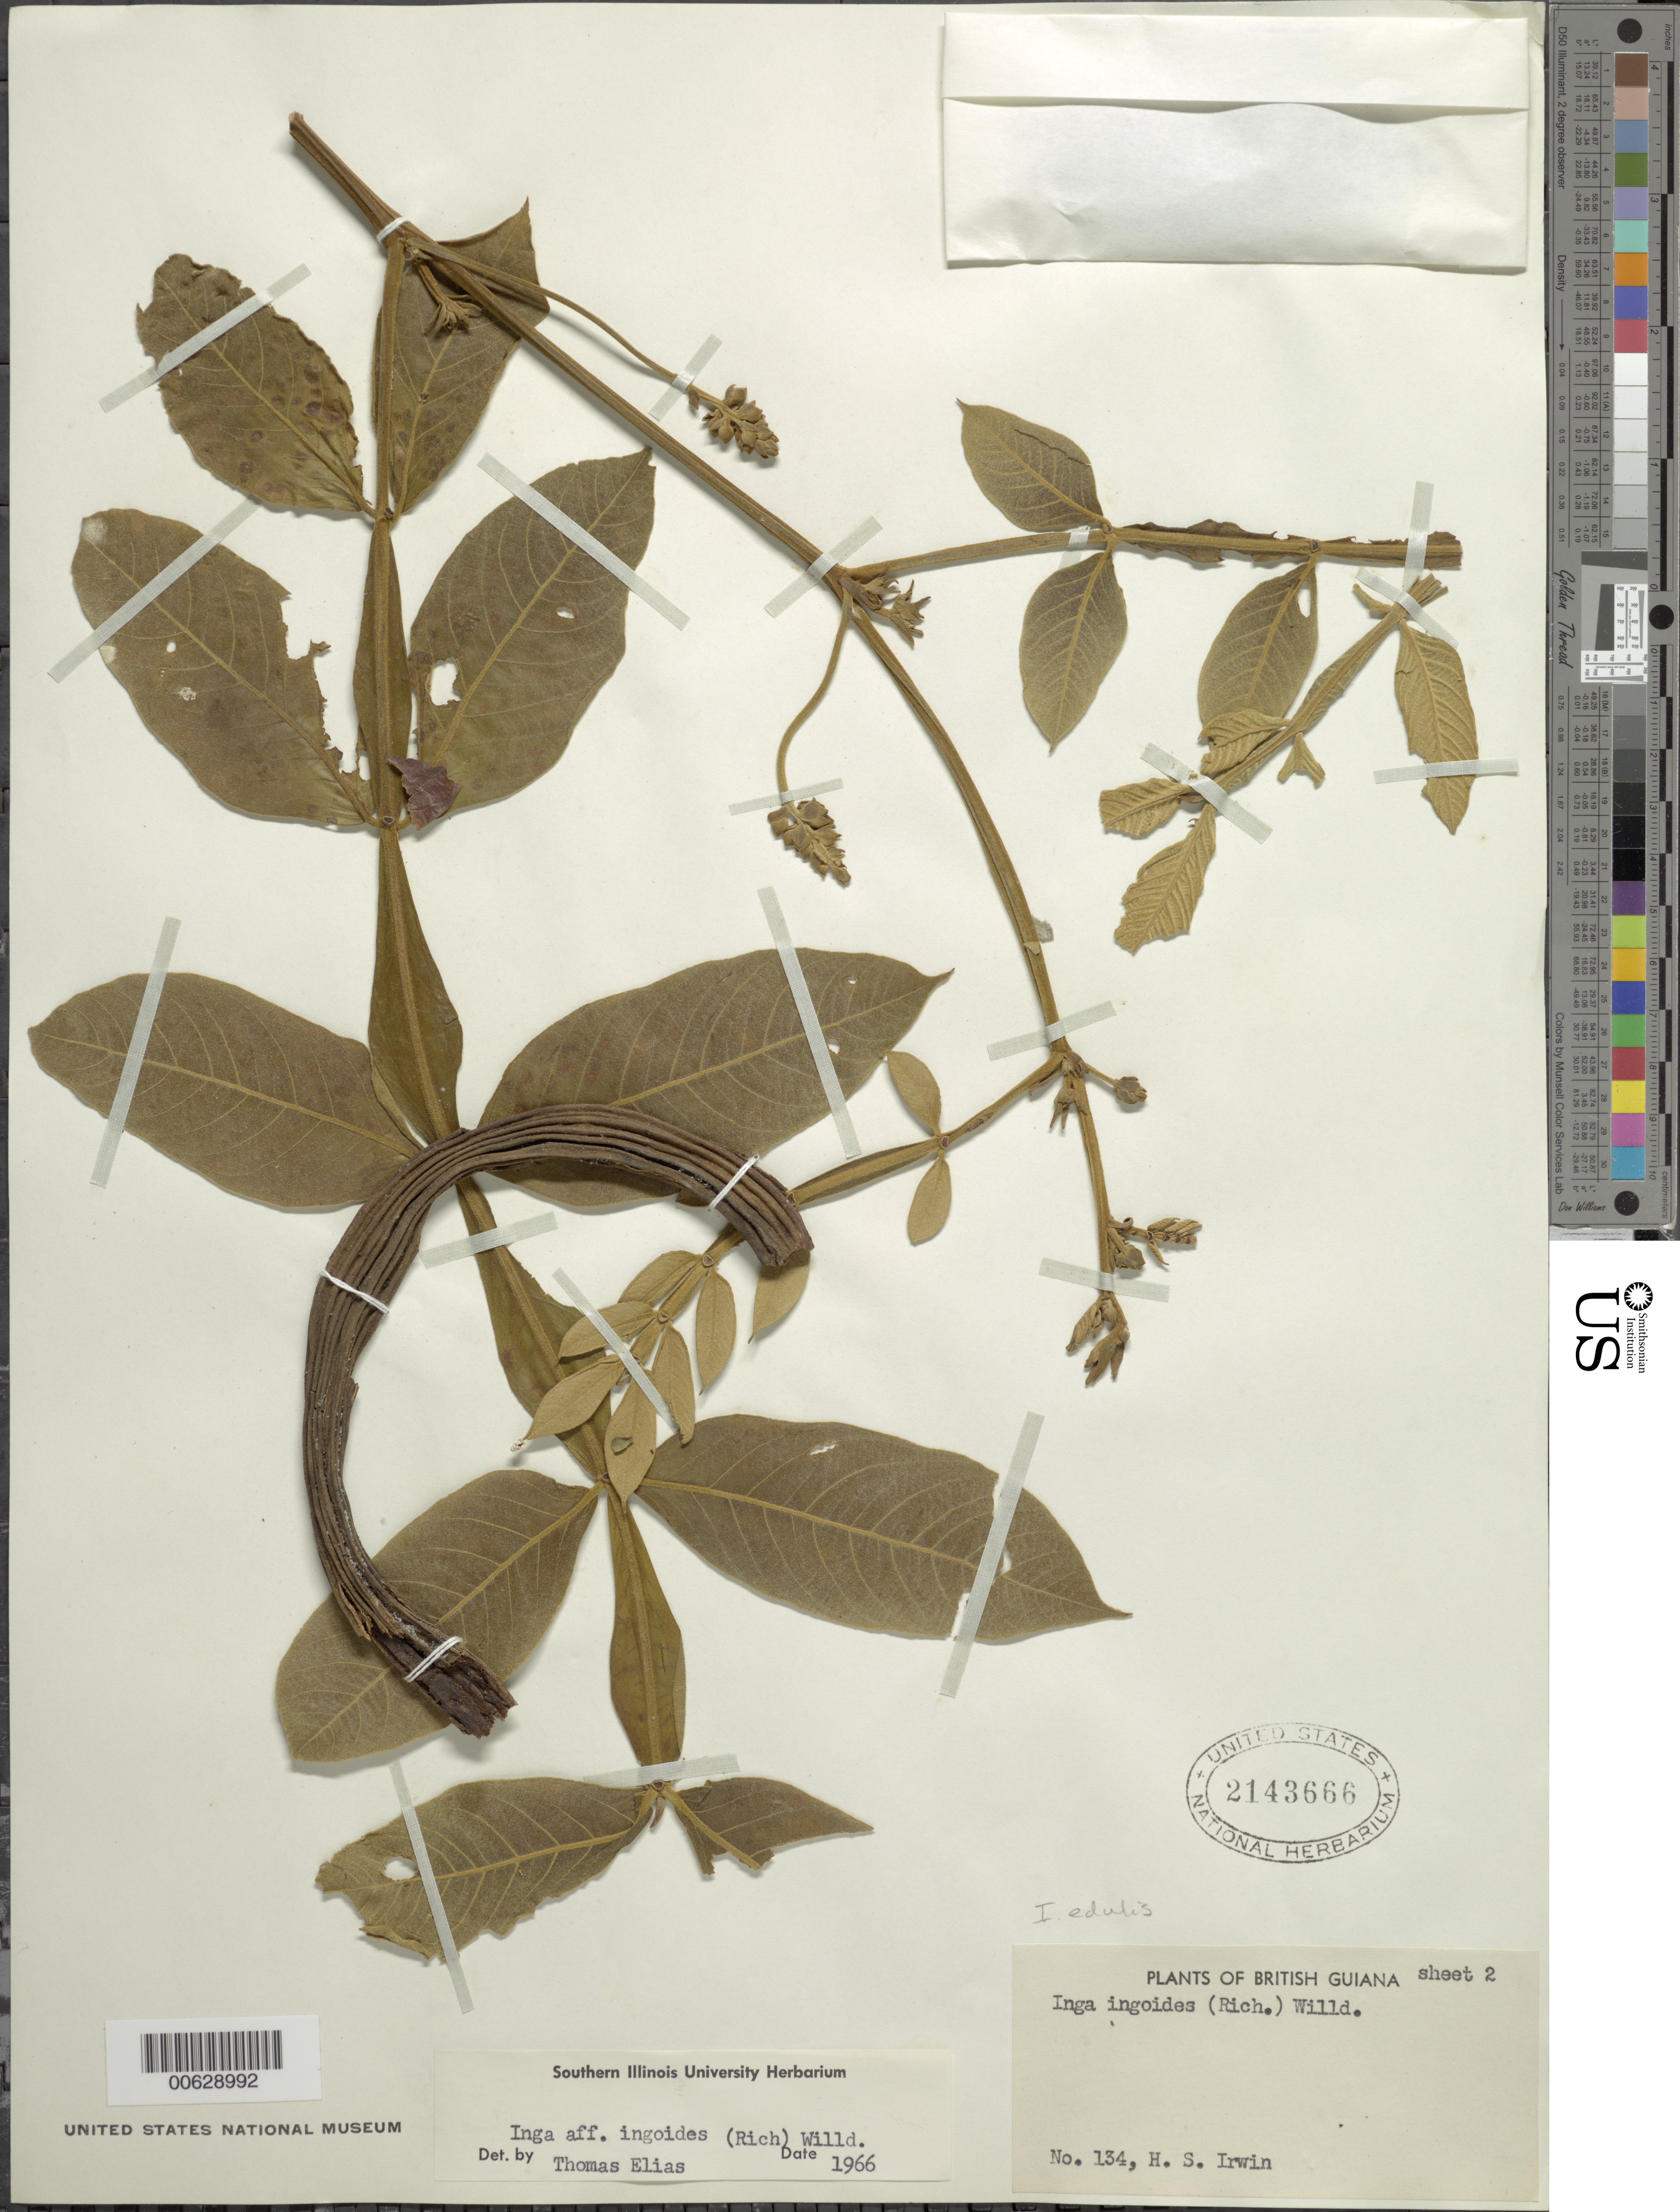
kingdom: Plantae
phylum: Tracheophyta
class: Magnoliopsida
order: Fabales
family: Fabaceae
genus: Inga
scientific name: Inga edulis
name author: Mart.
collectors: H. Irwin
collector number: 134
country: Guyana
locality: British Guiana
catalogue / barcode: US 2143666